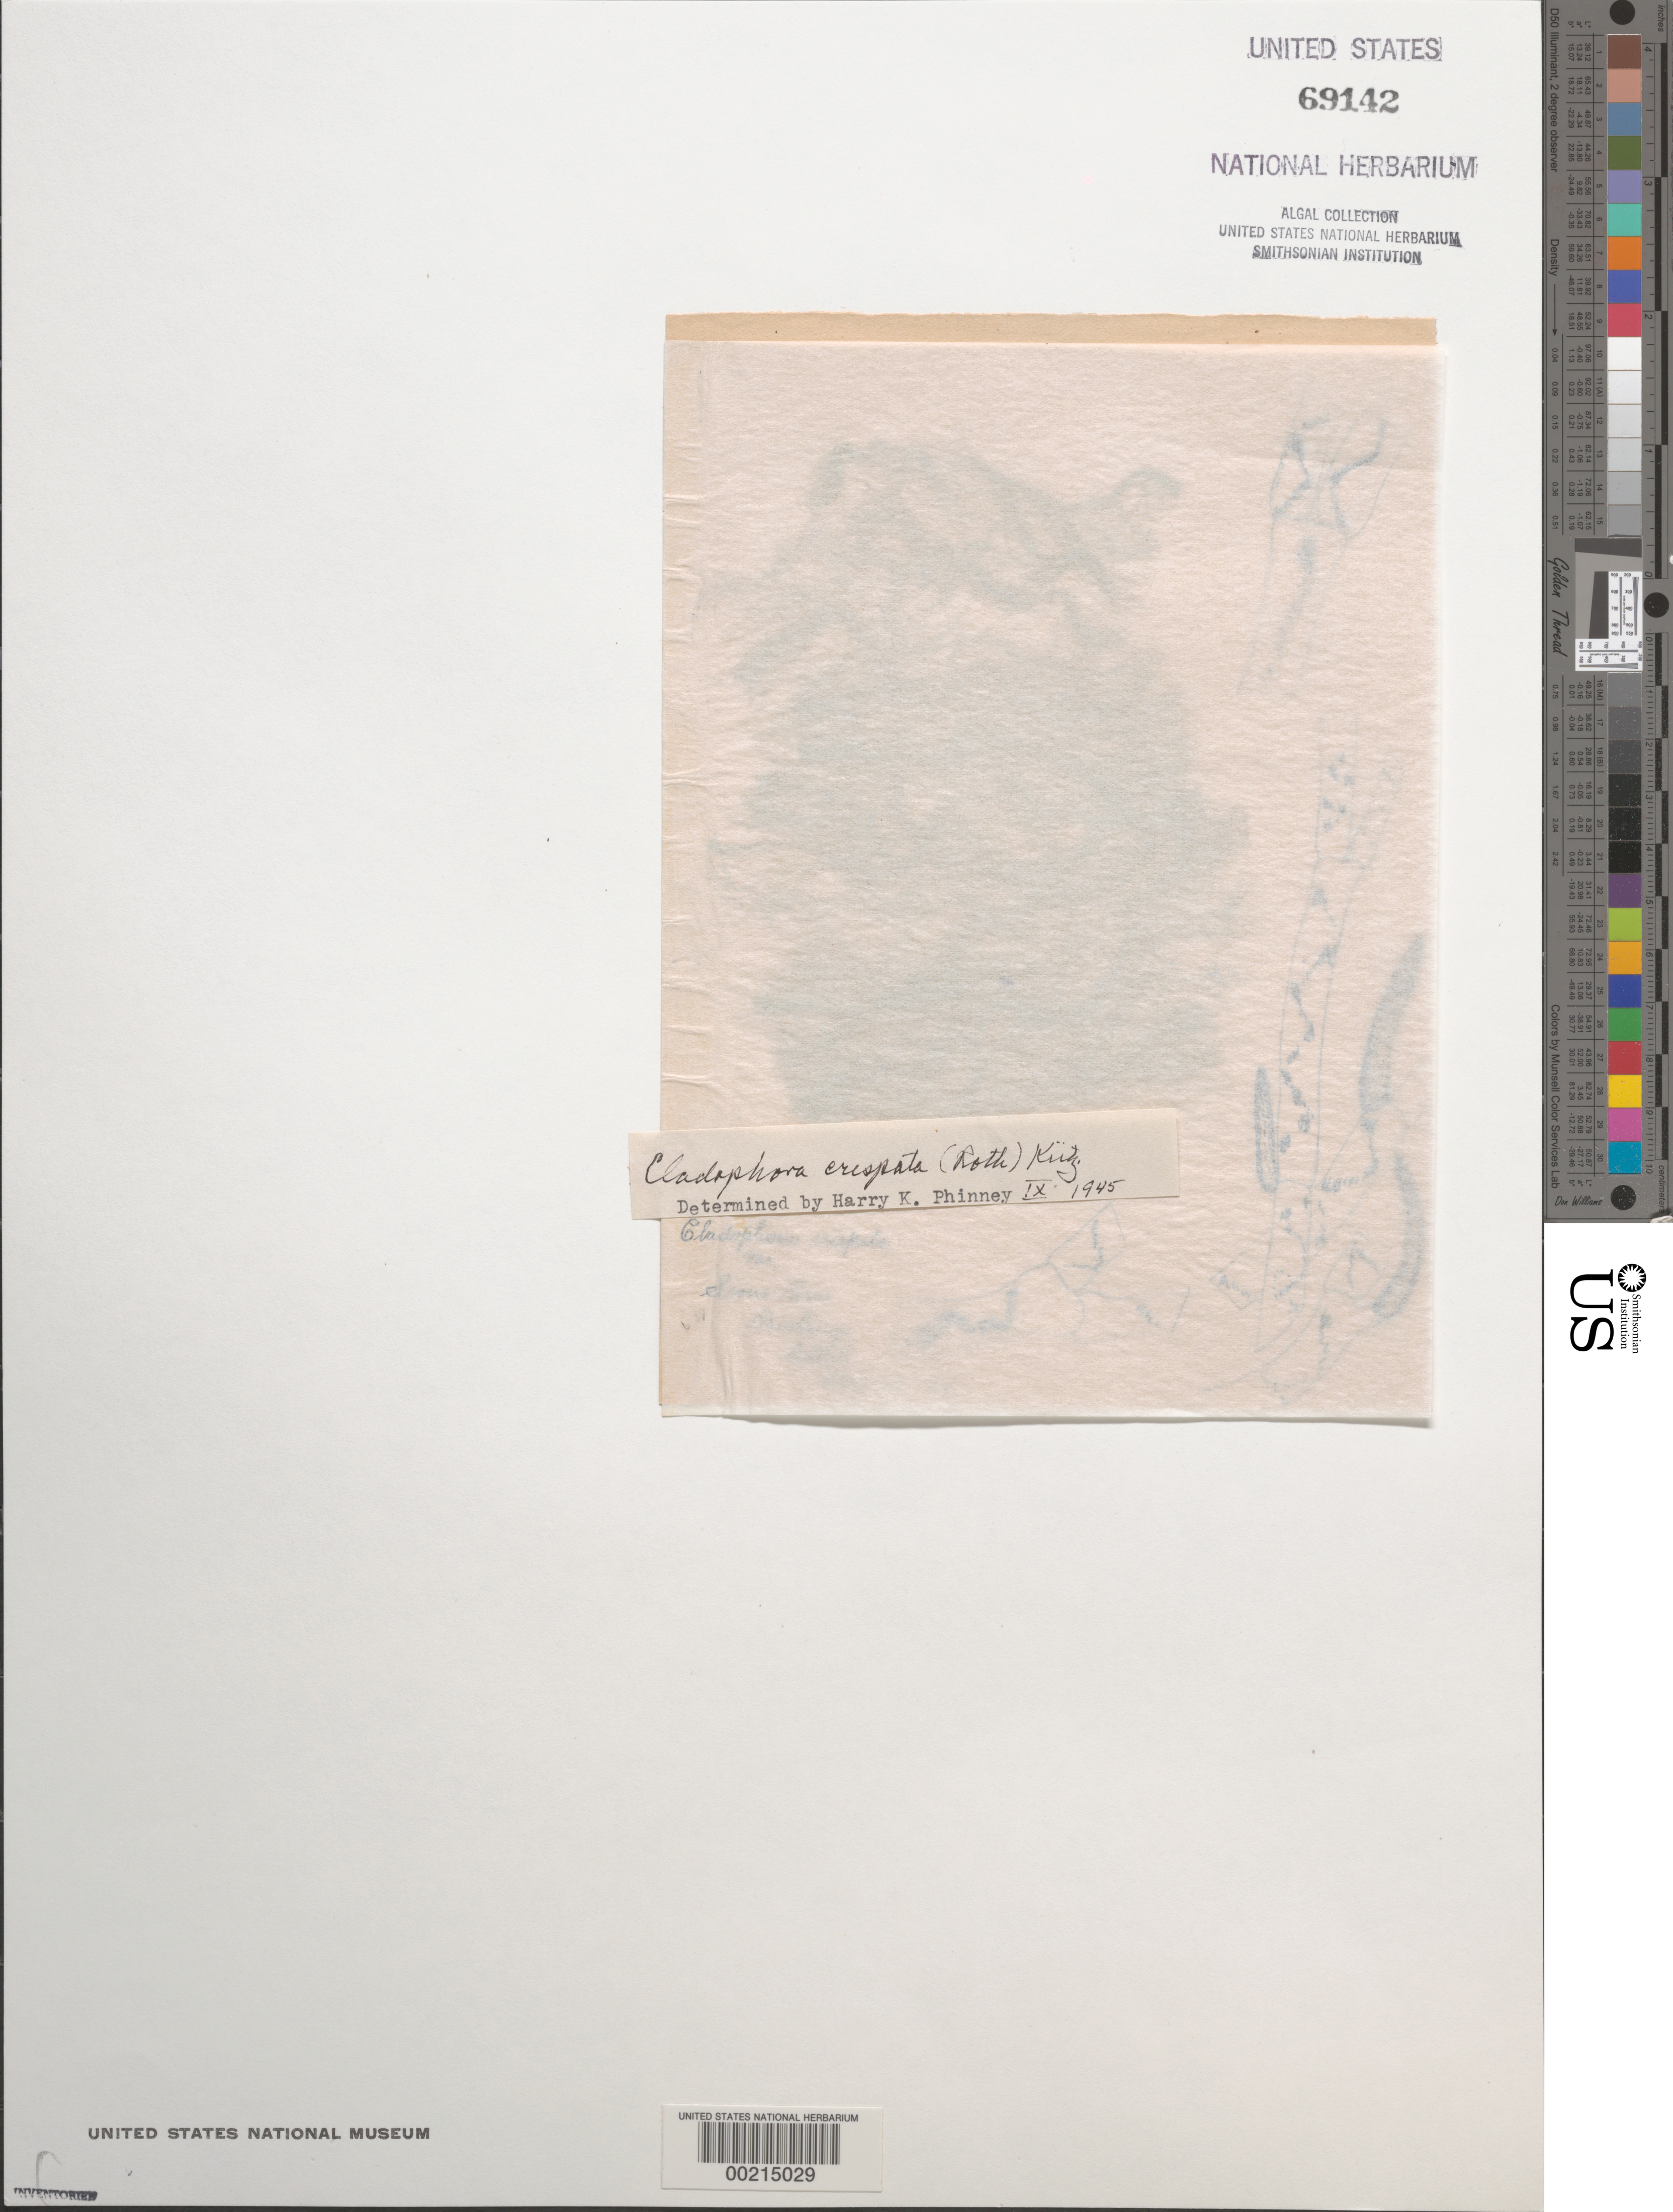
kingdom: Plantae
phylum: Chlorophyta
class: Ulvophyceae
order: Cladophorales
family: Cladophoraceae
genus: Cladophora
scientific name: Cladophora glomerata var. crassior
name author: (C. Agardh) C. Hoek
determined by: Algae name updating Project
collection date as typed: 22 May 1896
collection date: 1896-05-22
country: United States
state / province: South Dakota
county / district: Brookings County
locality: Sioux River, Brookings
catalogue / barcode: US 69142